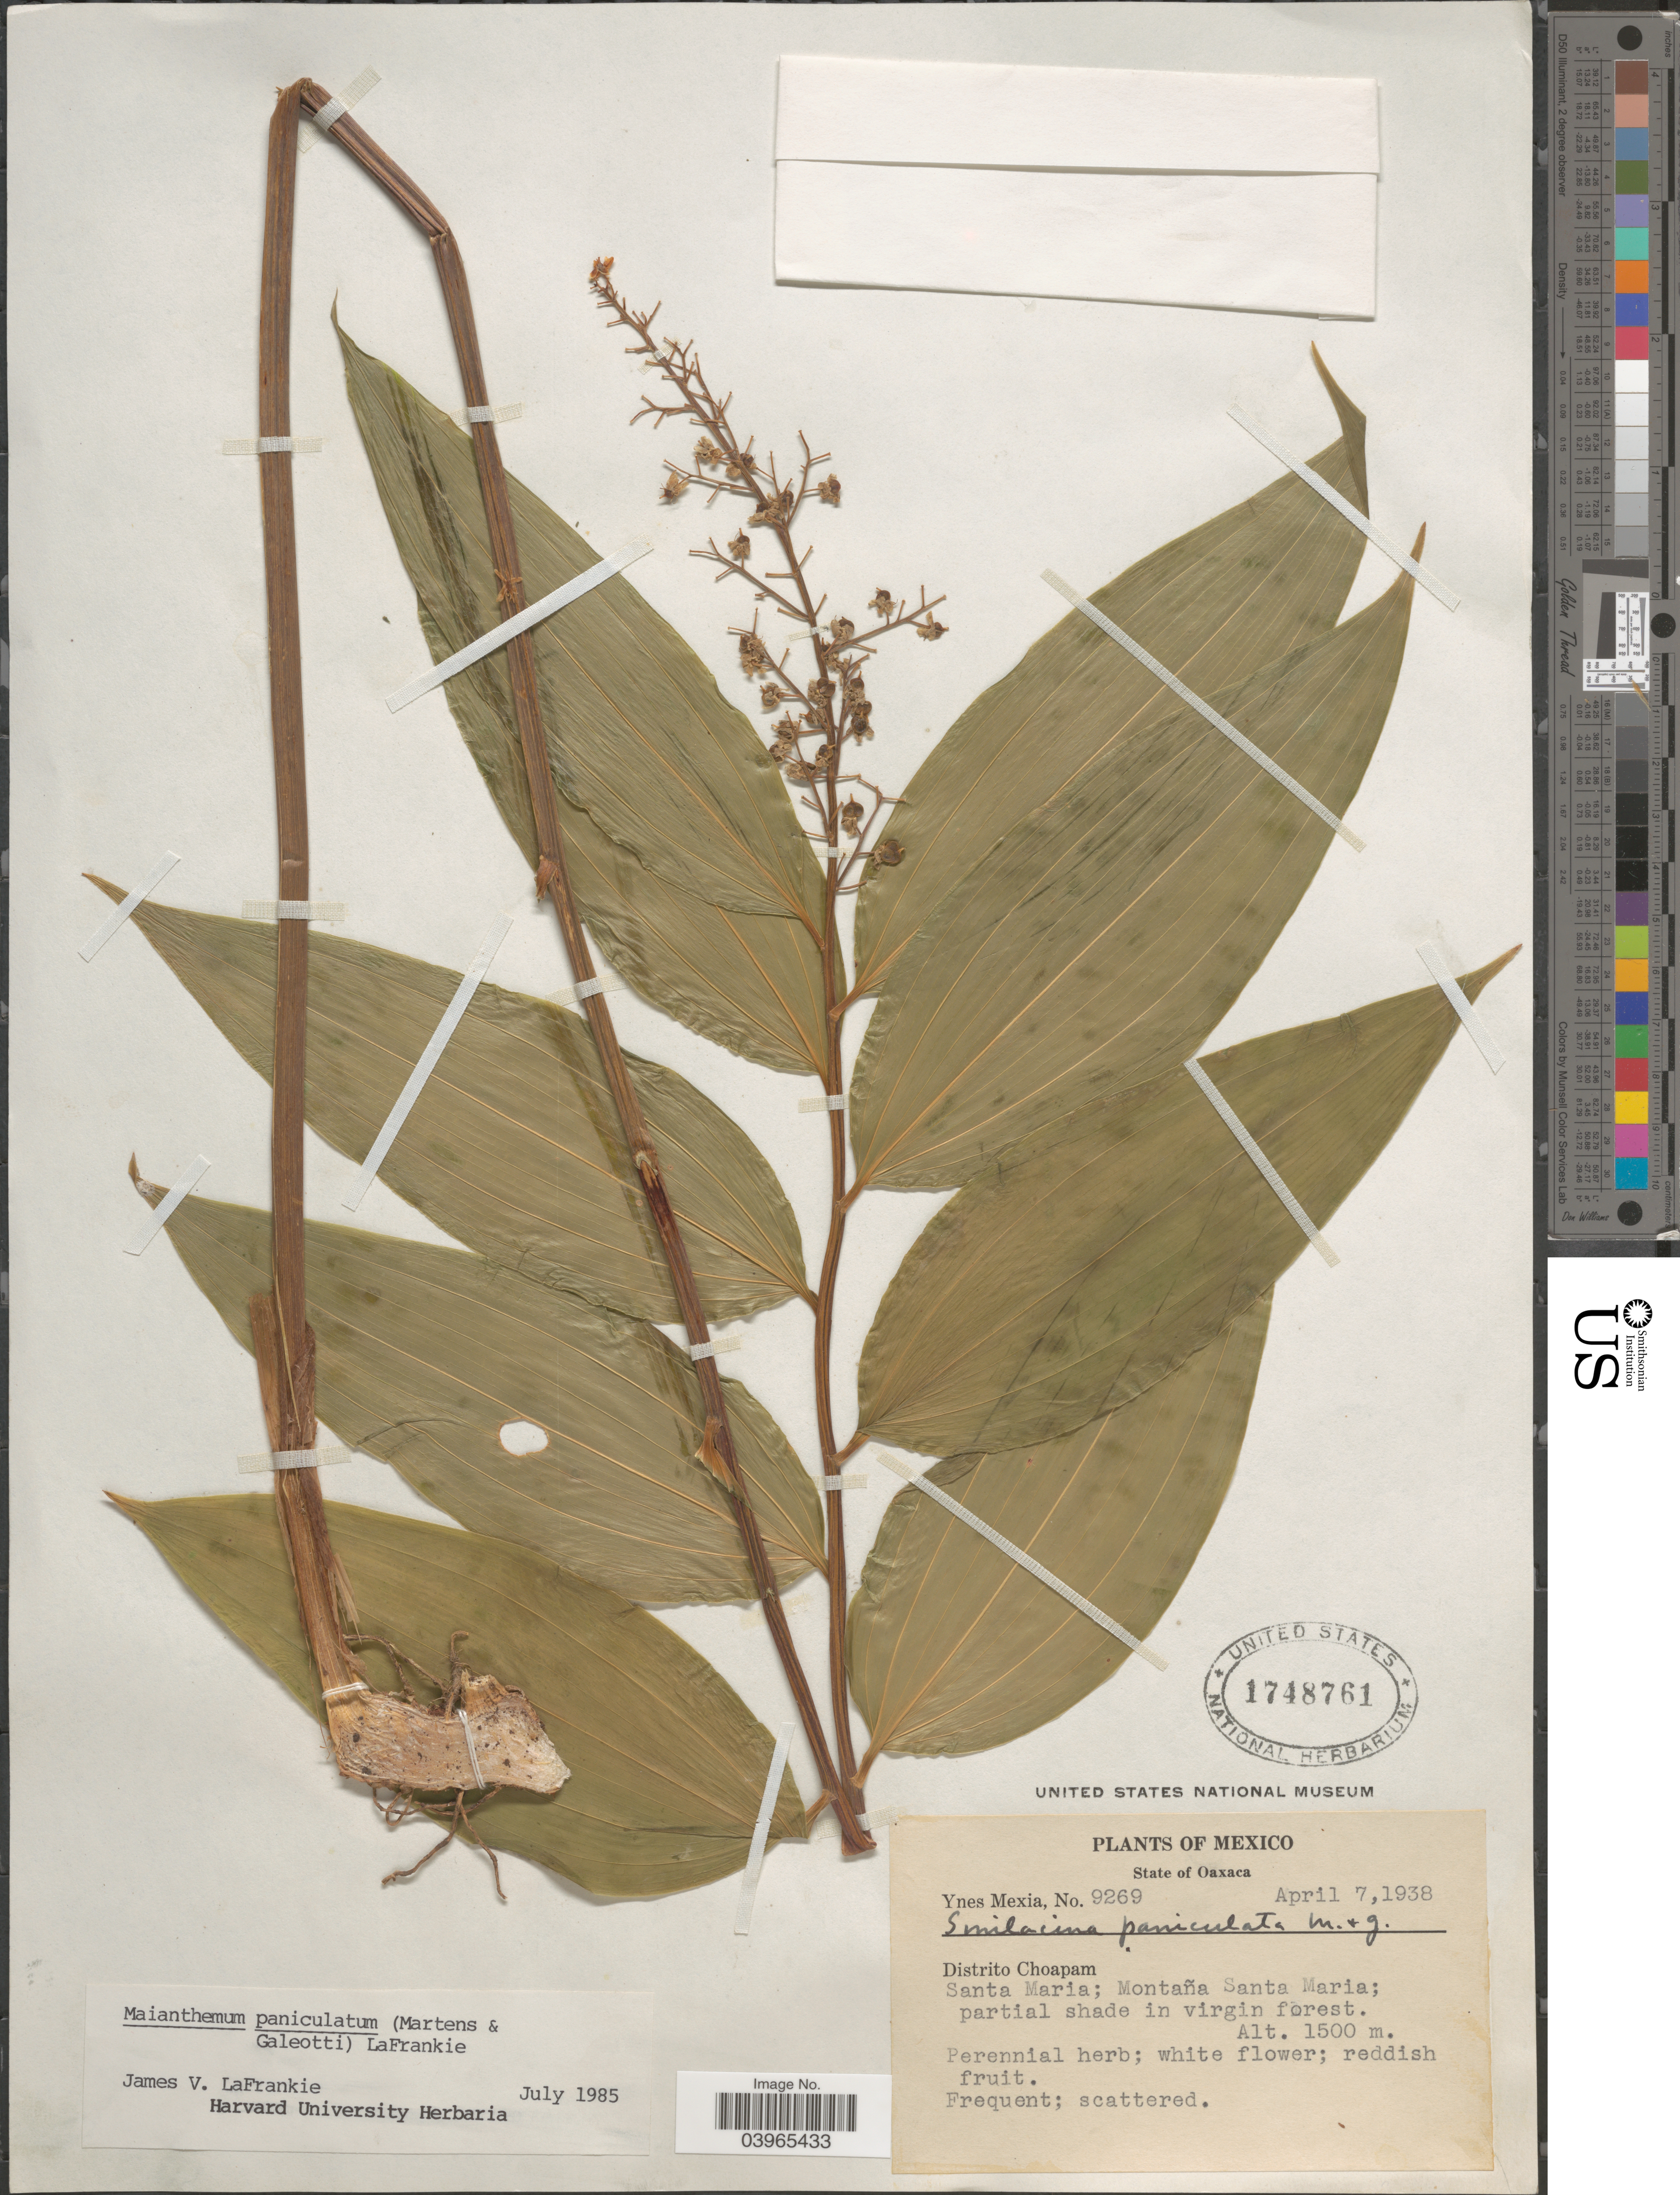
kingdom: Plantae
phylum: Tracheophyta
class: Liliopsida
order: Asparagales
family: Asparagaceae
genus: Maianthemum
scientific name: Maianthemum paniculatum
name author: (M. Martens & Galeotti) LaFrankie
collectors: Y. Mexia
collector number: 9269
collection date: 1938-04-07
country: Mexico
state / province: Oaxaca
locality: Distrito Choapam. Santa Maria; Montaña Santa Maria.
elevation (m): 1500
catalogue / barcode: US 1748761